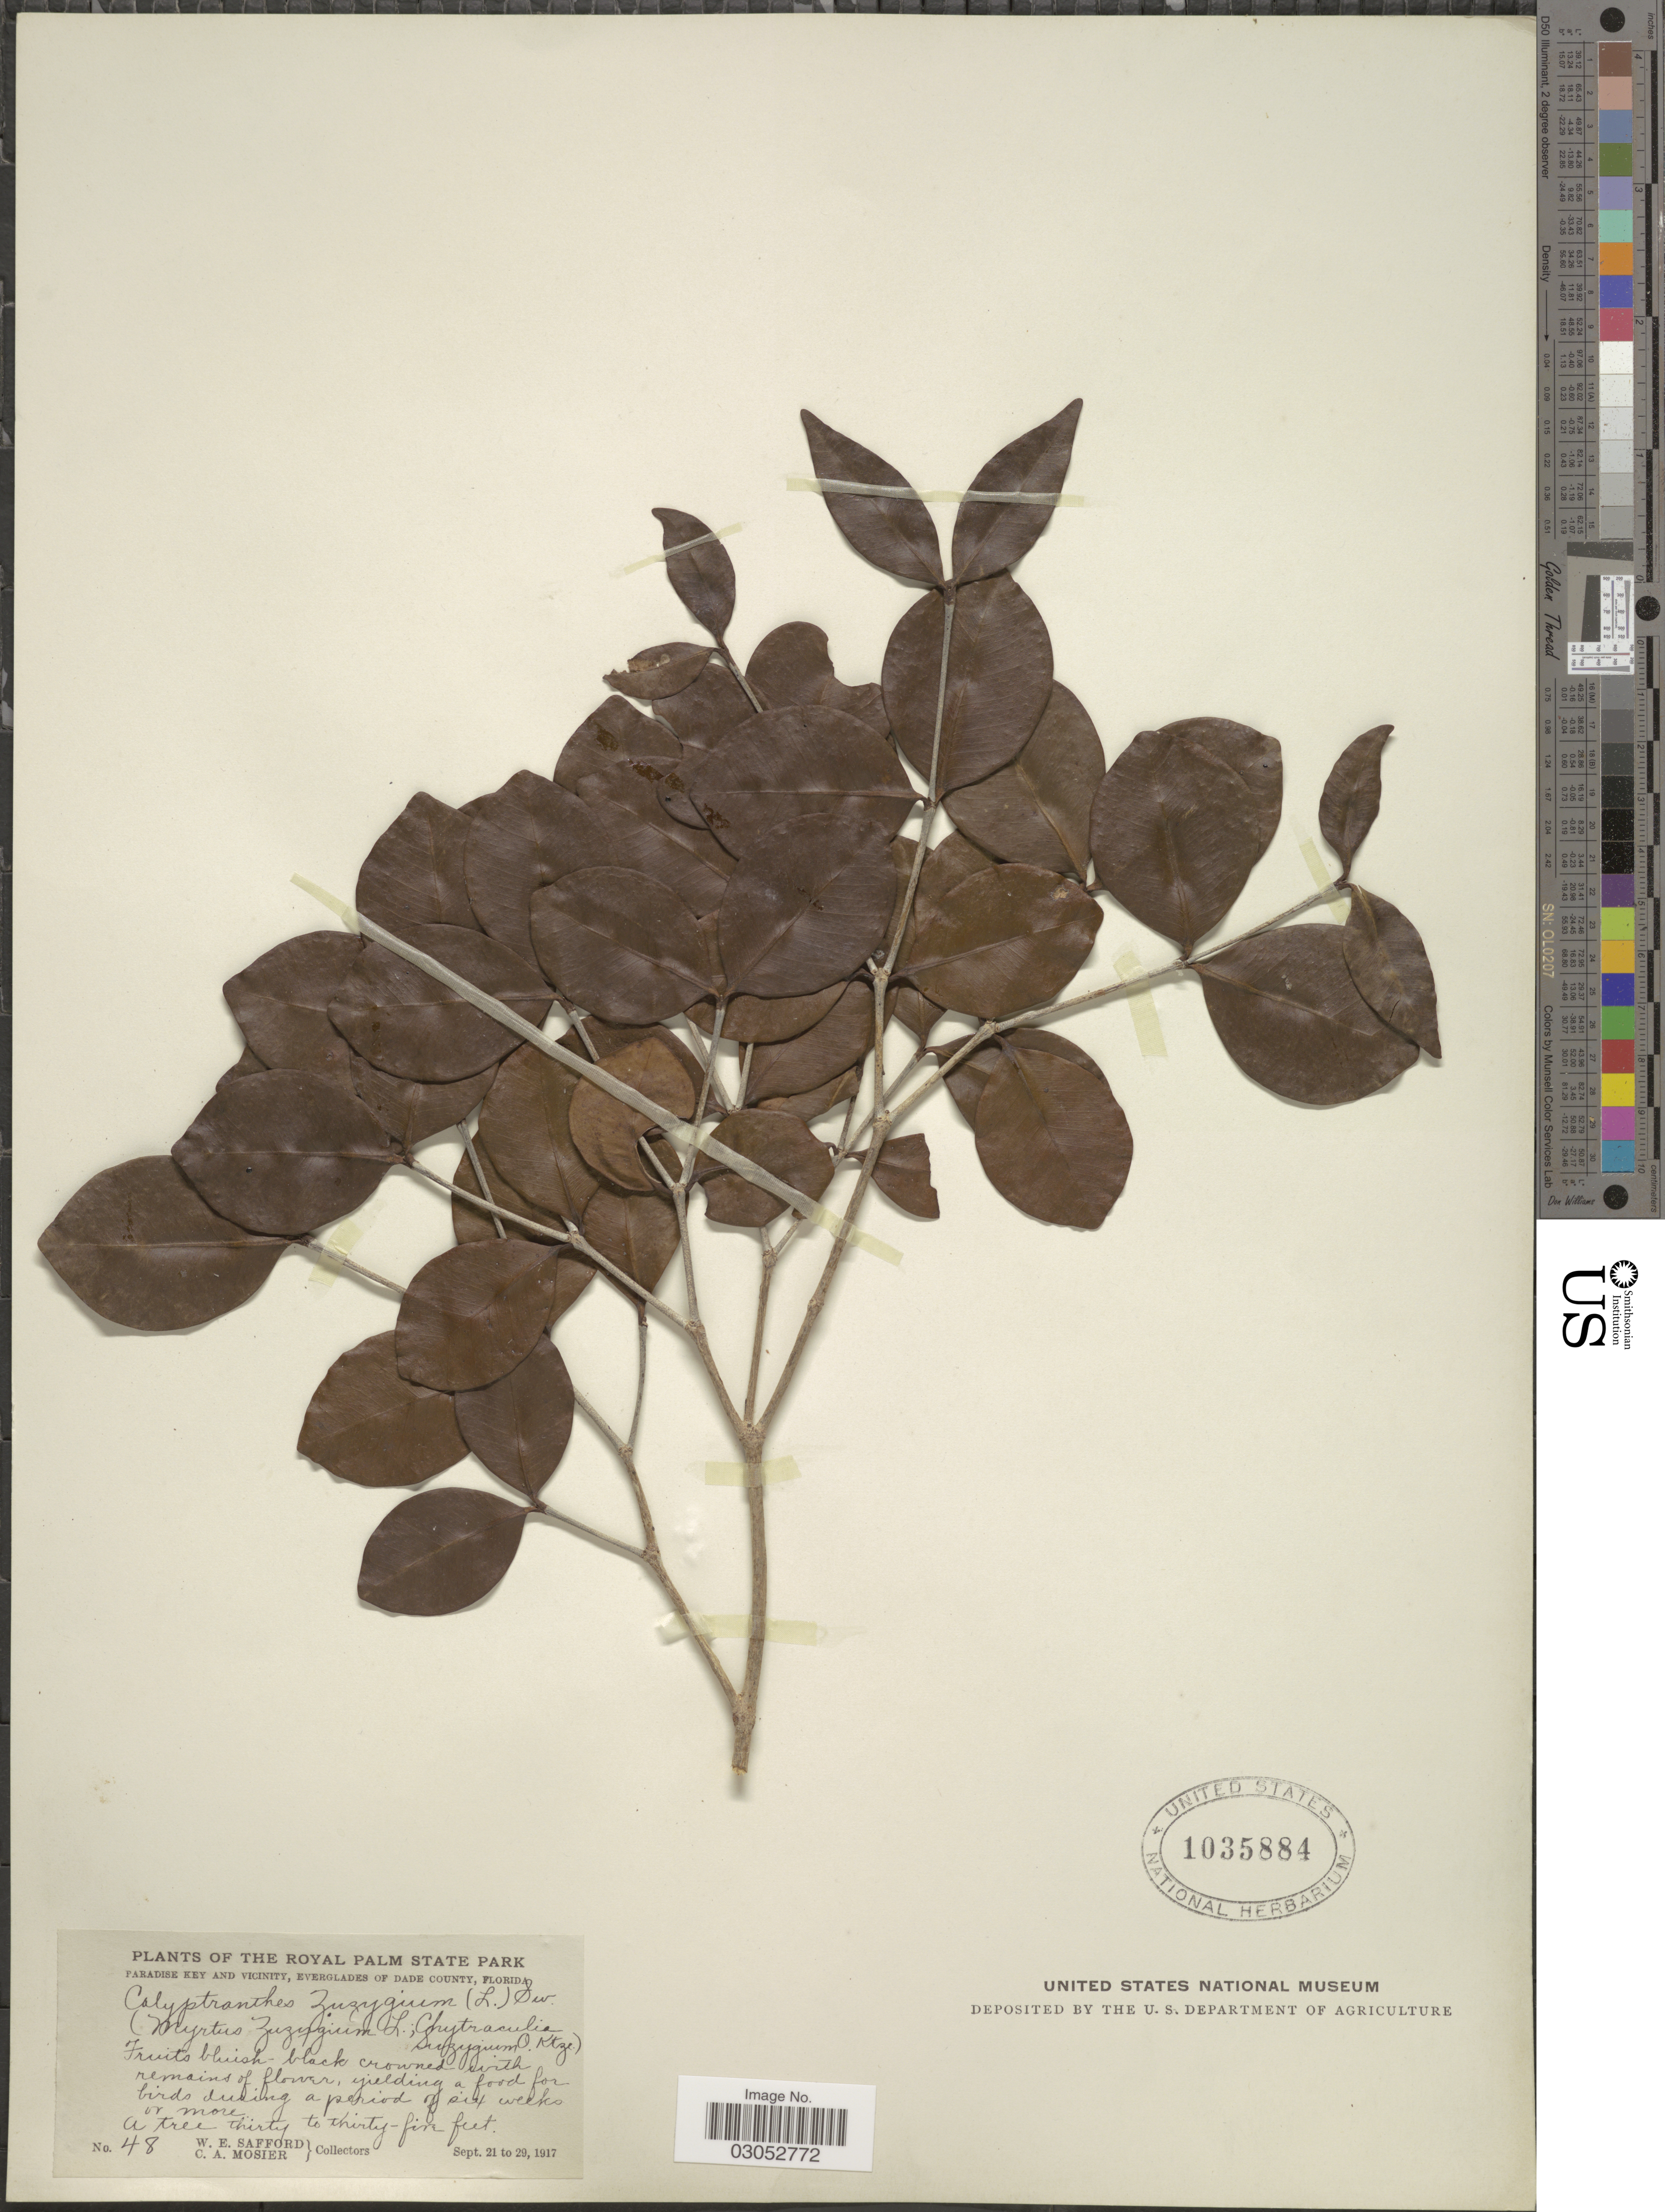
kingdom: Plantae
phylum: Tracheophyta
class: Magnoliopsida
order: Myrtales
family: Myrtaceae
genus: Myrcia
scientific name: Myrcia zuzygium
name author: (L.) A.R. Lourenço & E. Lucas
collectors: W. E. Safford & C. A. Mosier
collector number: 48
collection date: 1917-09-21/1917-09-29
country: United States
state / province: Florida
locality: The Royal Palm State Park. Paradise Key and vicinity, Everglades of Dade County.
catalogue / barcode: US 1035884